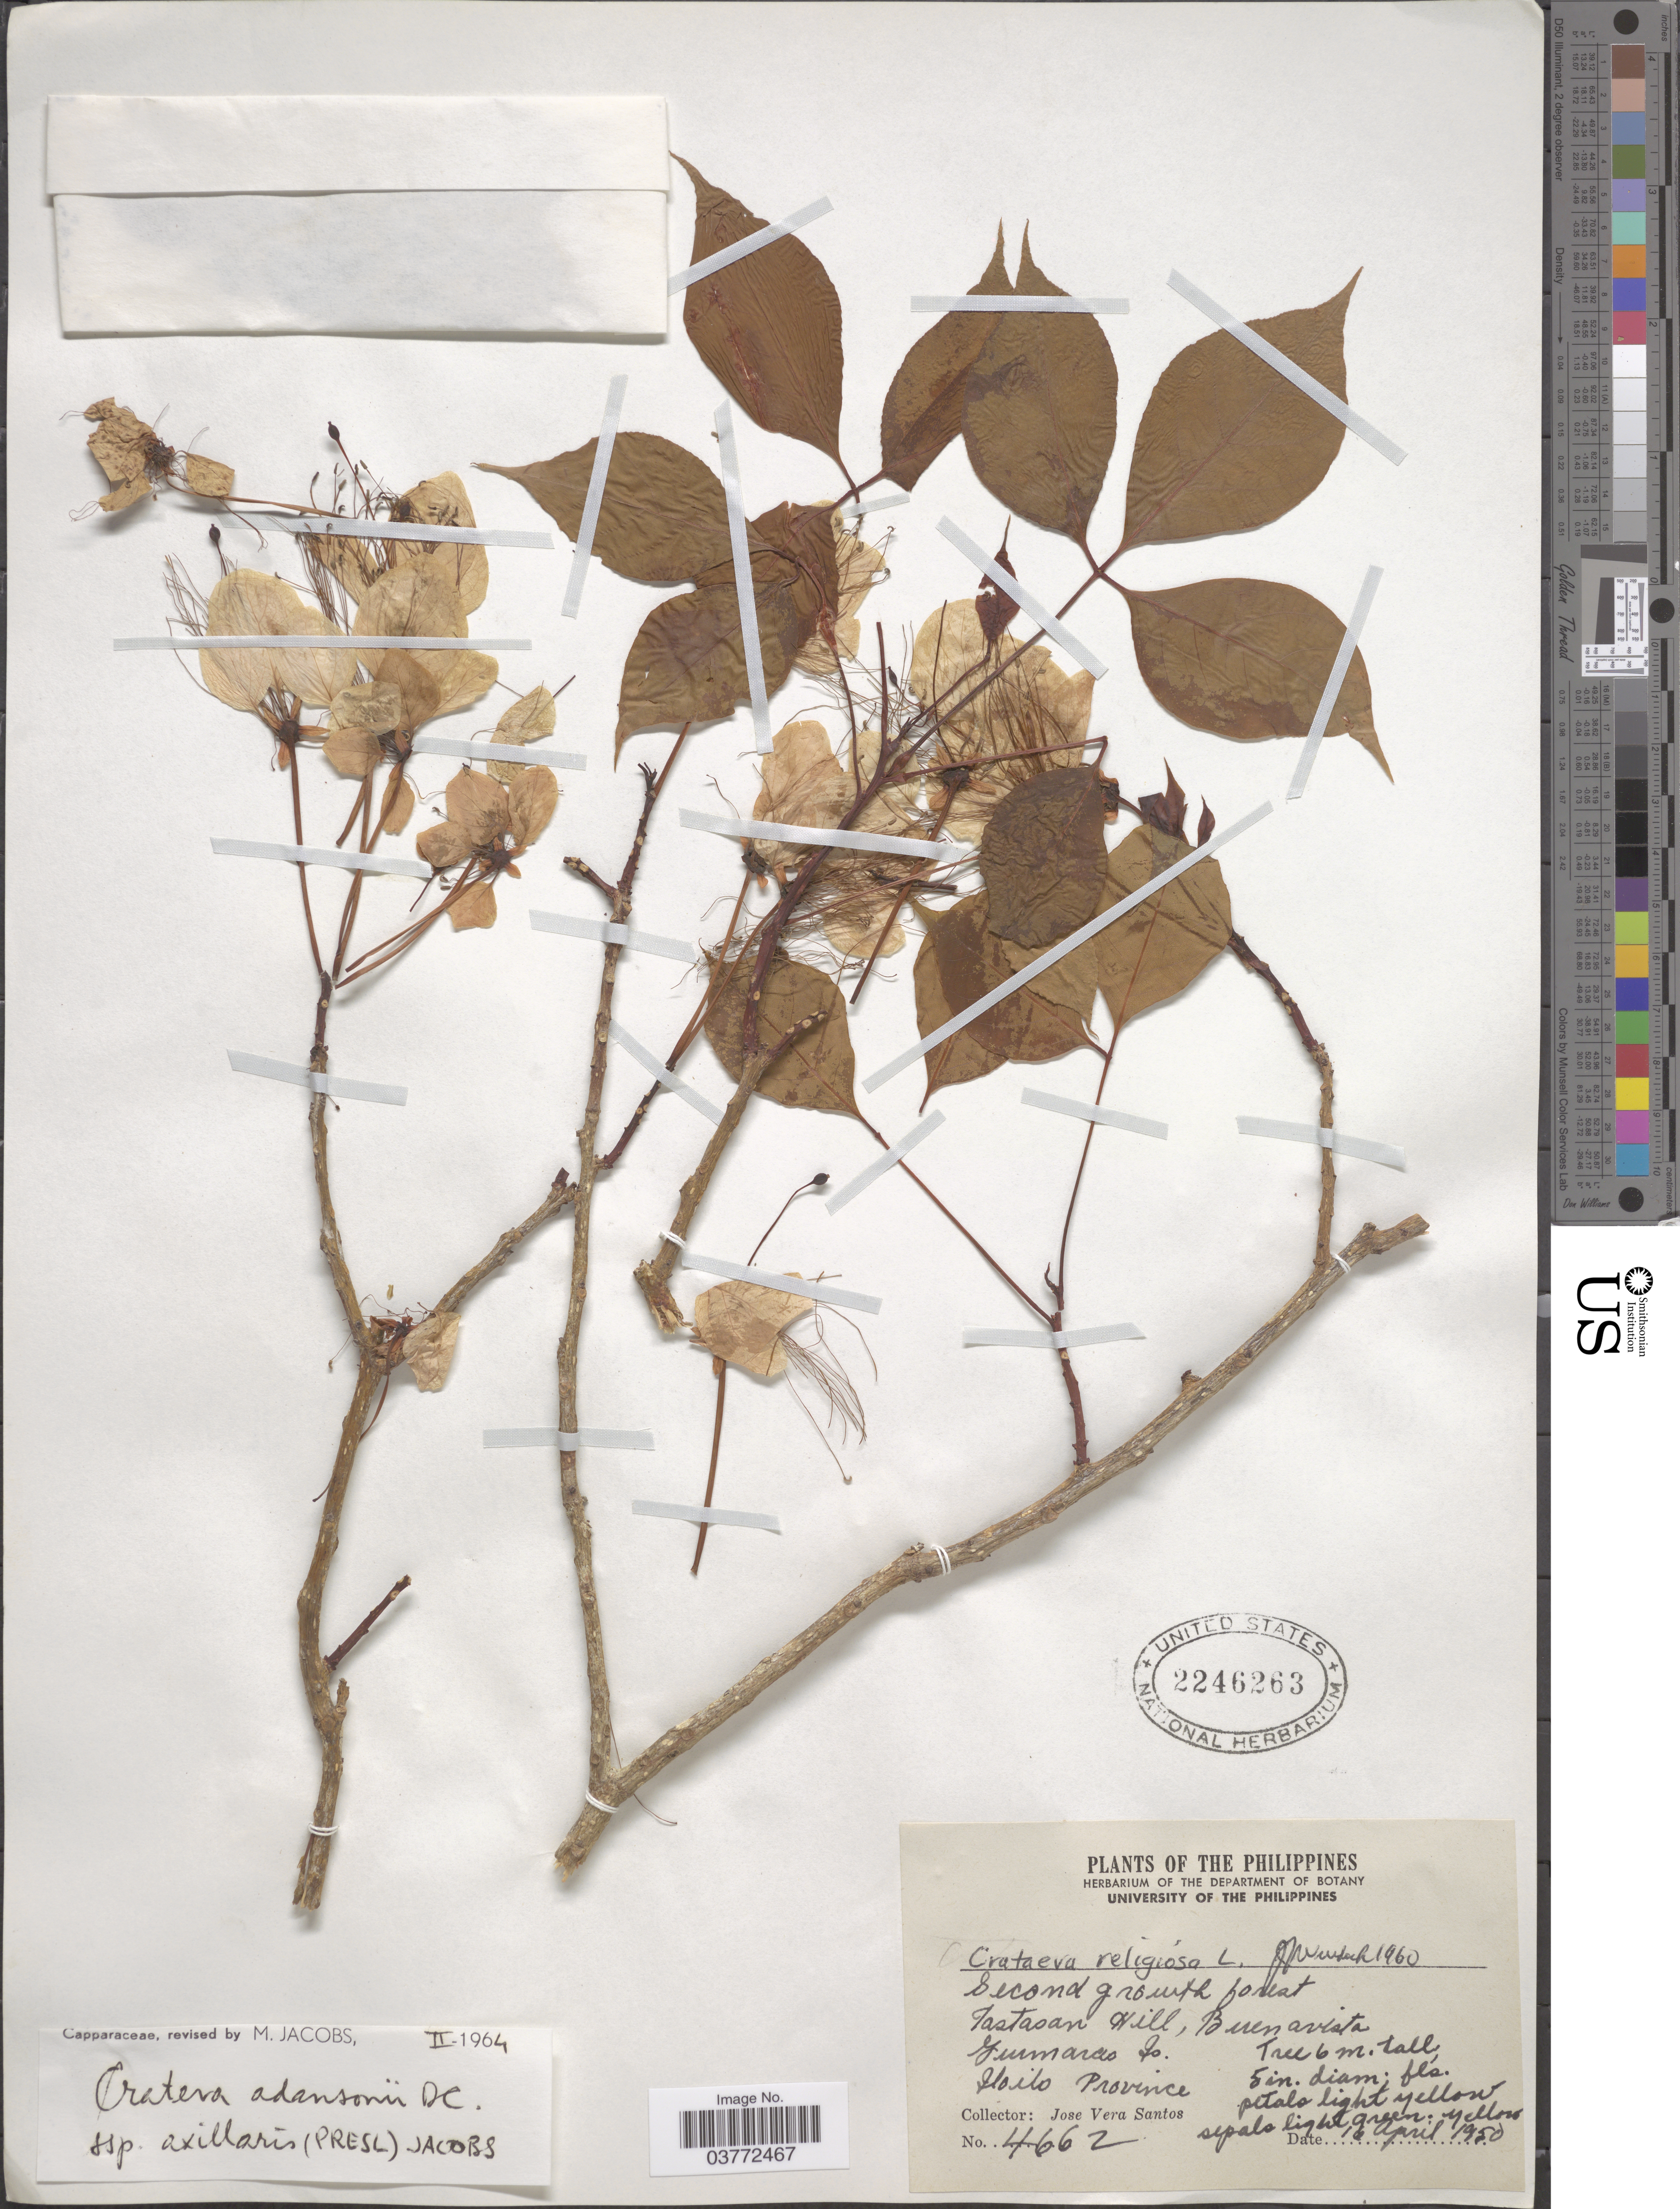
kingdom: Plantae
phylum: Tracheophyta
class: Magnoliopsida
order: Brassicales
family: Capparaceae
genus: Crateva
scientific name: Crateva adansonii subsp. axillaris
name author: (C. Presl) Jacobs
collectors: J. V. Santos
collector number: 4662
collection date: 1950-04-16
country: Philippines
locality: Tastasan Hill, Buenavista, Guimaras Is. Iloilo Province.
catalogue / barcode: US 2246263